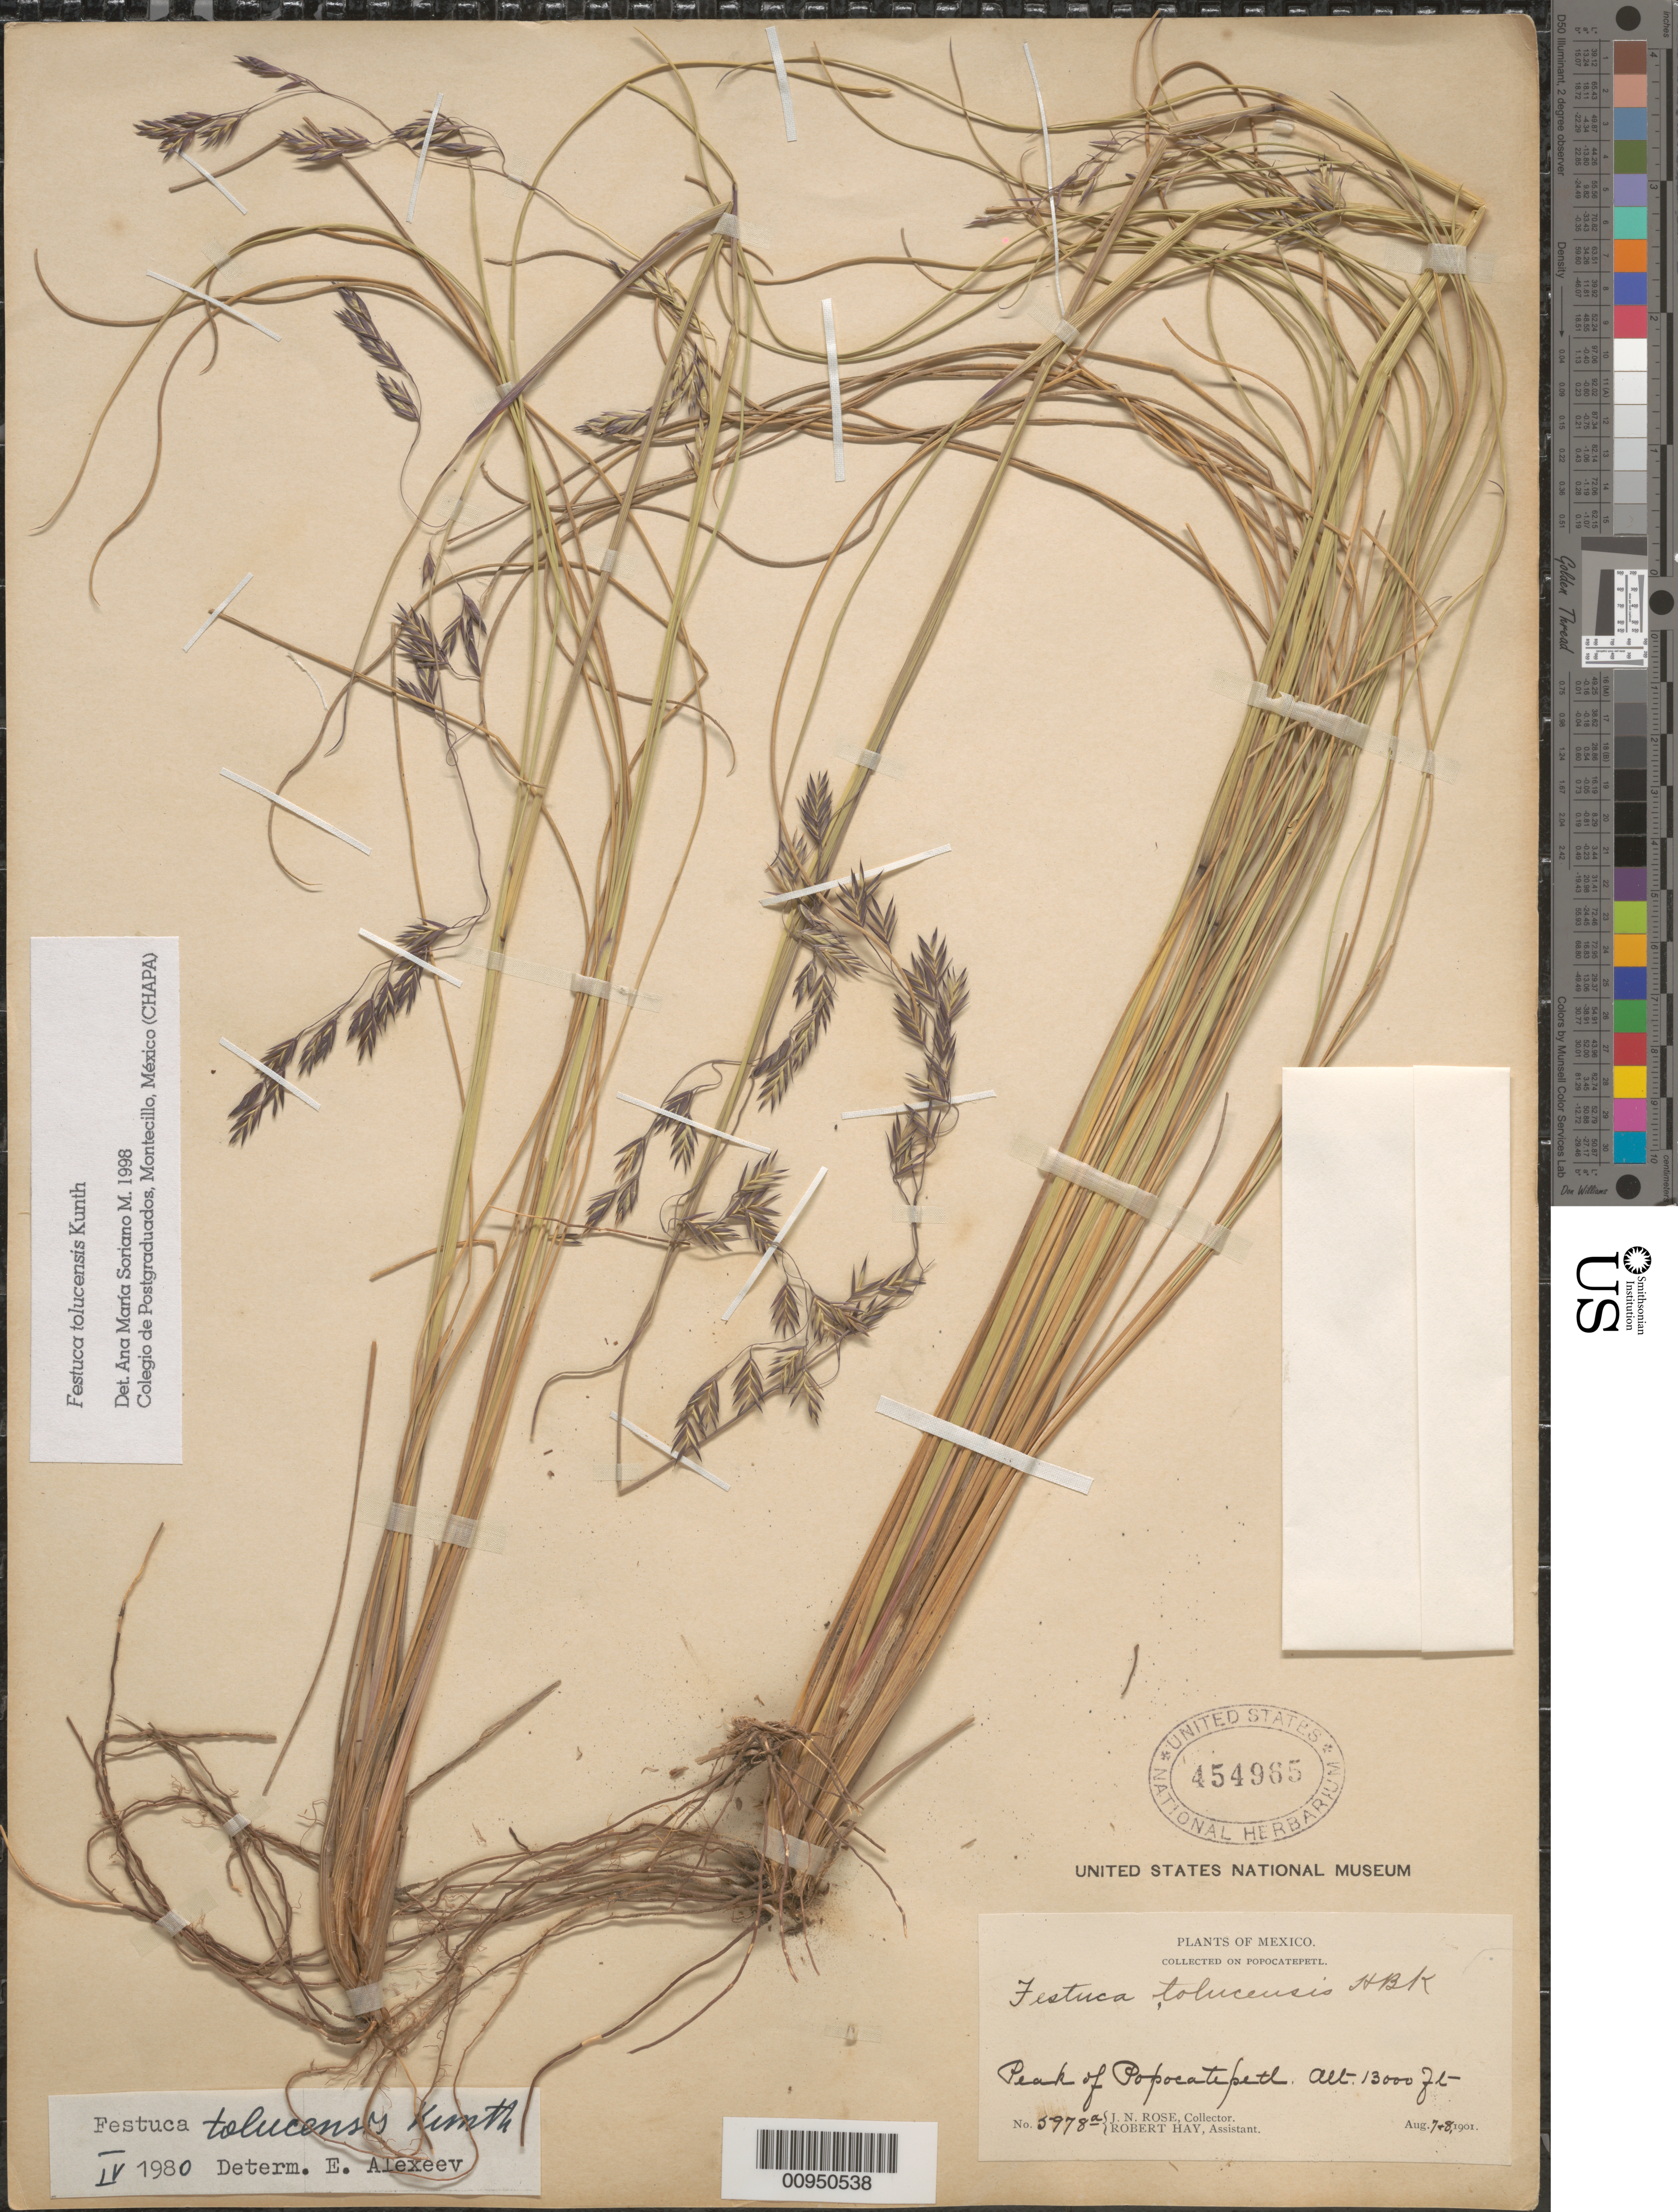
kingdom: Plantae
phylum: Tracheophyta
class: Liliopsida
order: Poales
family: Poaceae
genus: Festuca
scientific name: Festuca tolucensis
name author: Kunth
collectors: J. N. Rose & R. H. Hay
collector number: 5978a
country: Mexico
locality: Popocatepetl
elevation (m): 3962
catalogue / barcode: US 454965